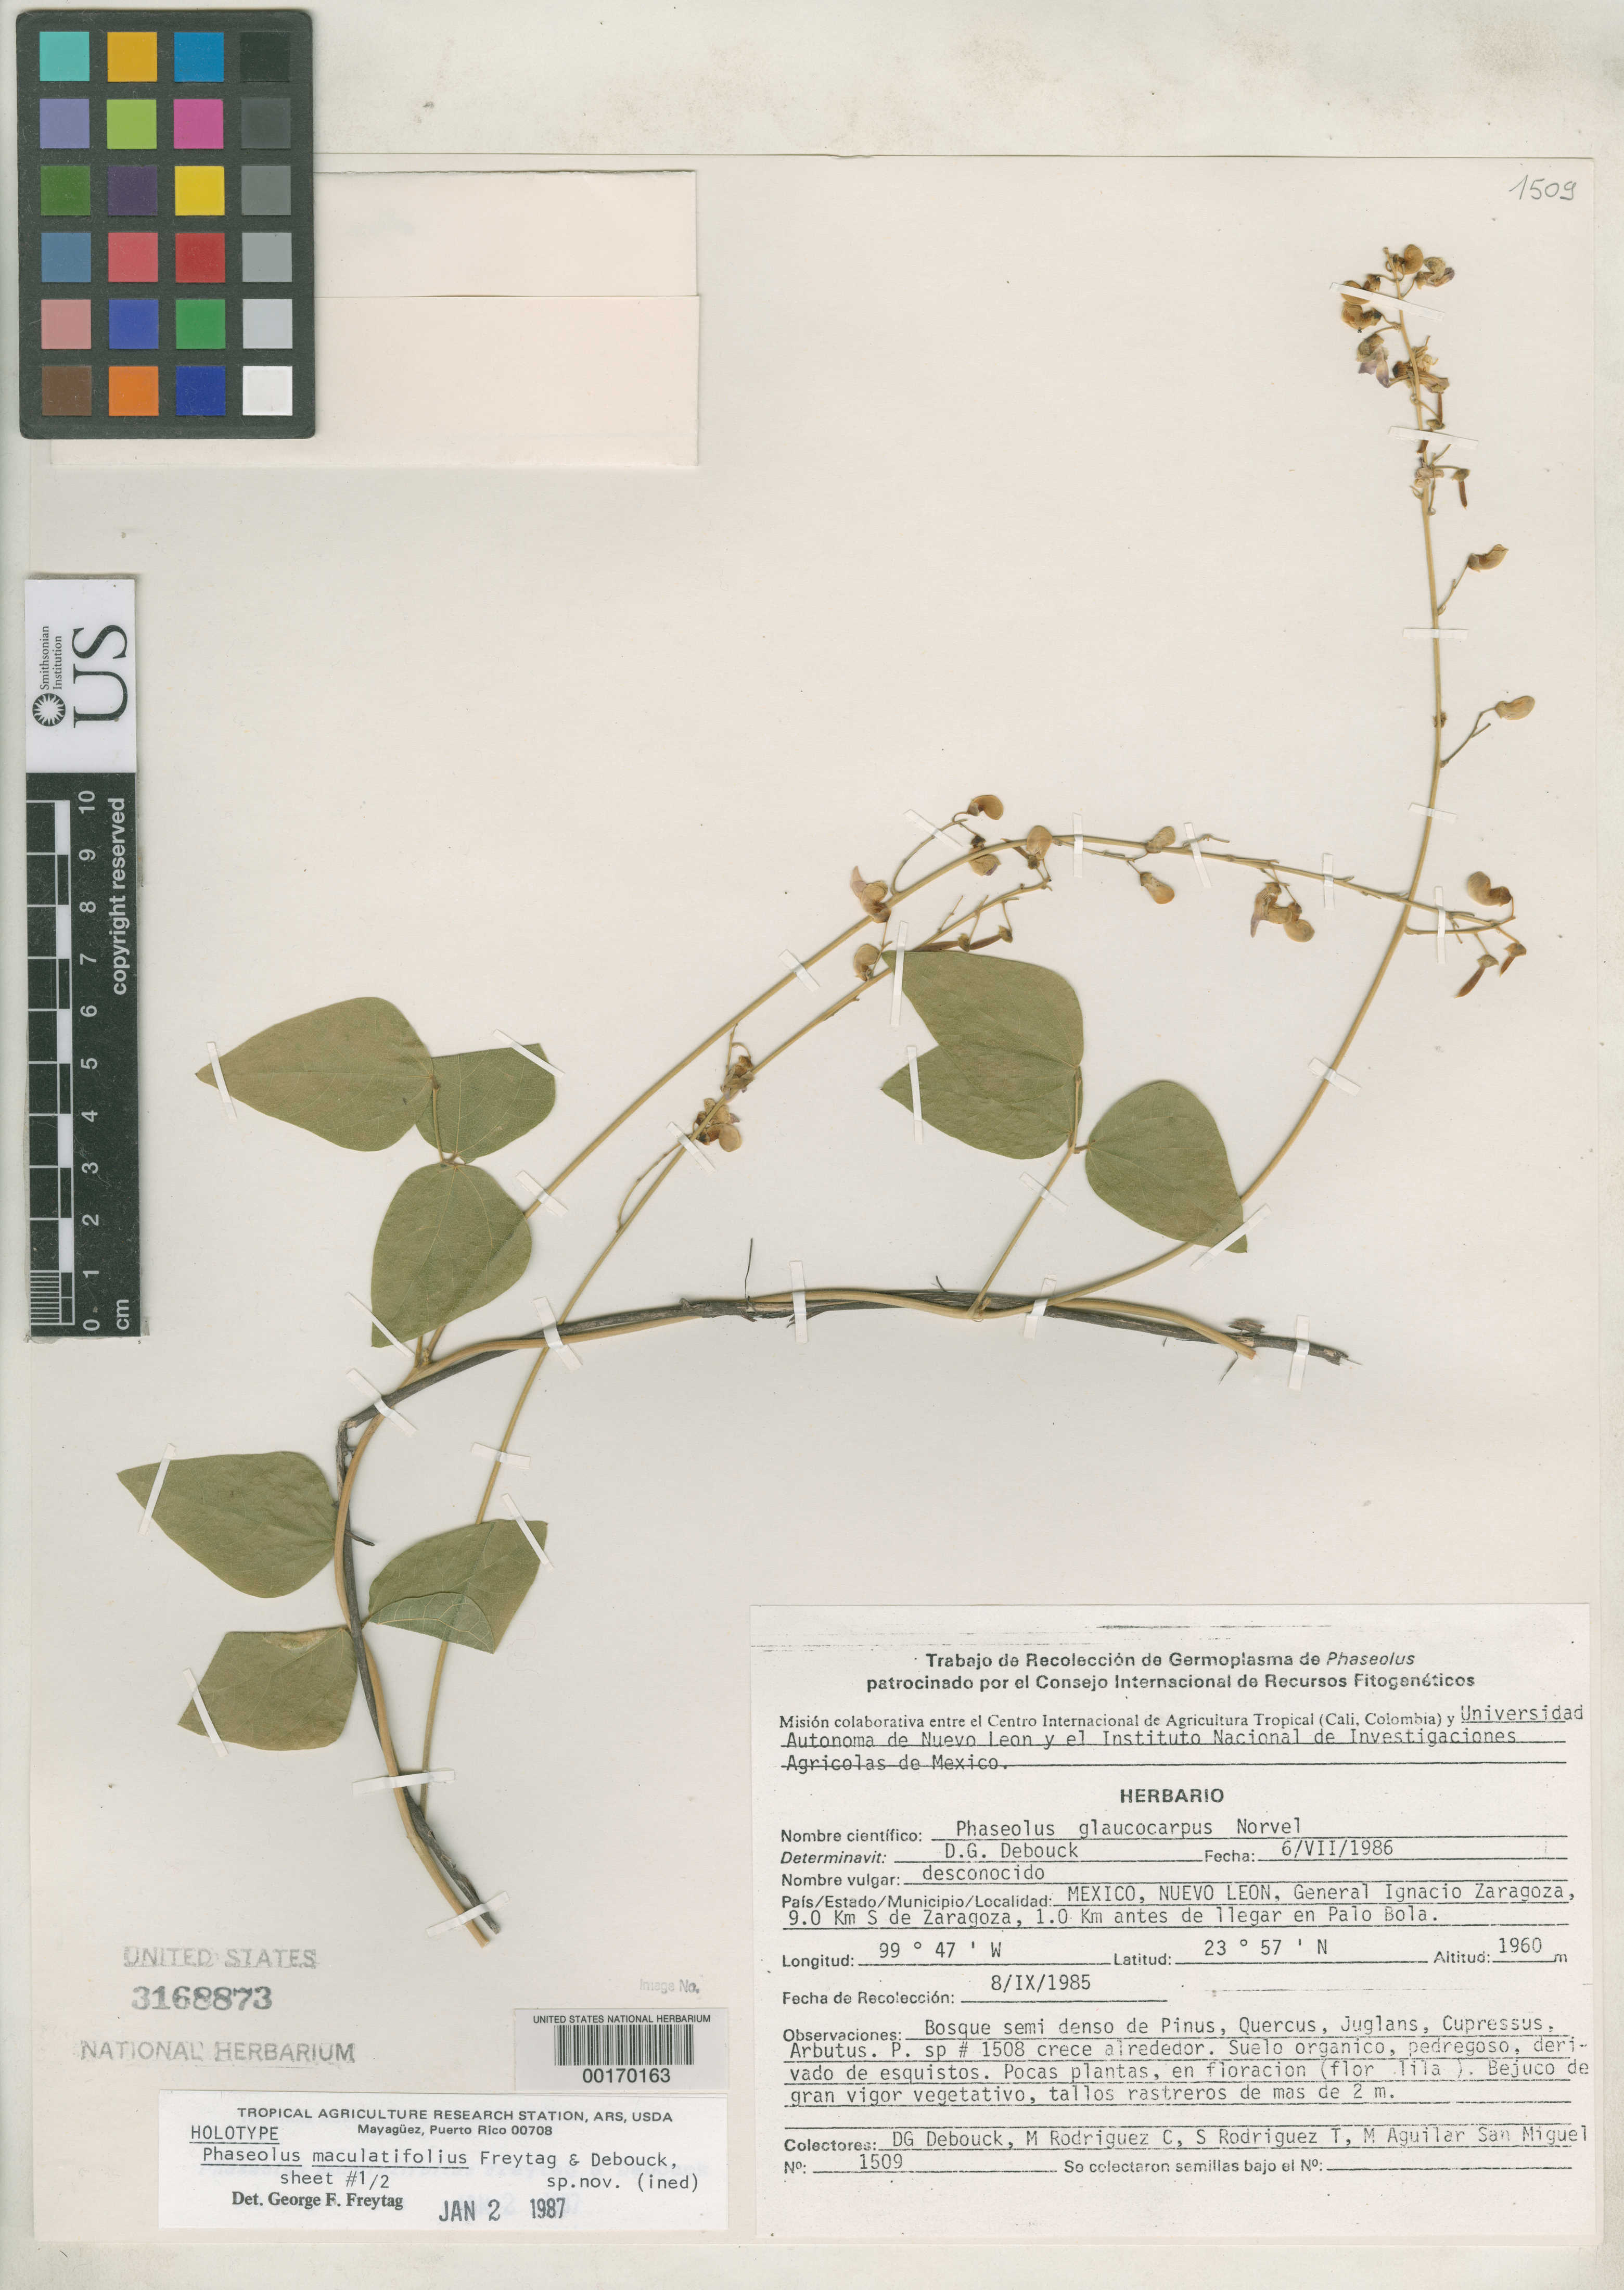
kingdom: Plantae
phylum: Tracheophyta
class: Magnoliopsida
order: Fabales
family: Fabaceae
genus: Phaseolus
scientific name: Phaseolus maculatifolius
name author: Freytag & Debouck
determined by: Freytag, G. F.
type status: Holotype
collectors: D. Debouck, M. Rodriguez C., S. Rodriguez T. & M. Aguilar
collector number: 1509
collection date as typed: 08 Sep 1985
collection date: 1985-09-08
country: Mexico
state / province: Nuevo León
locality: Mexico, Nuevo Leon, General Ignacio Zaragoza, 9.0 km S de Zaragoza, 1.0 km antes de llegar en Palo Bola.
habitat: Bosque semi denso de Pinus, Quercus, Juglans, Cupressus, Arbusut. P. sp. #1508 crece alrededor. Suelo organico, pedregoso, derivado de esquistos.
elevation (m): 1960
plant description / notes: Holotype mounted on 2 sheets.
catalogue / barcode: US 3168873